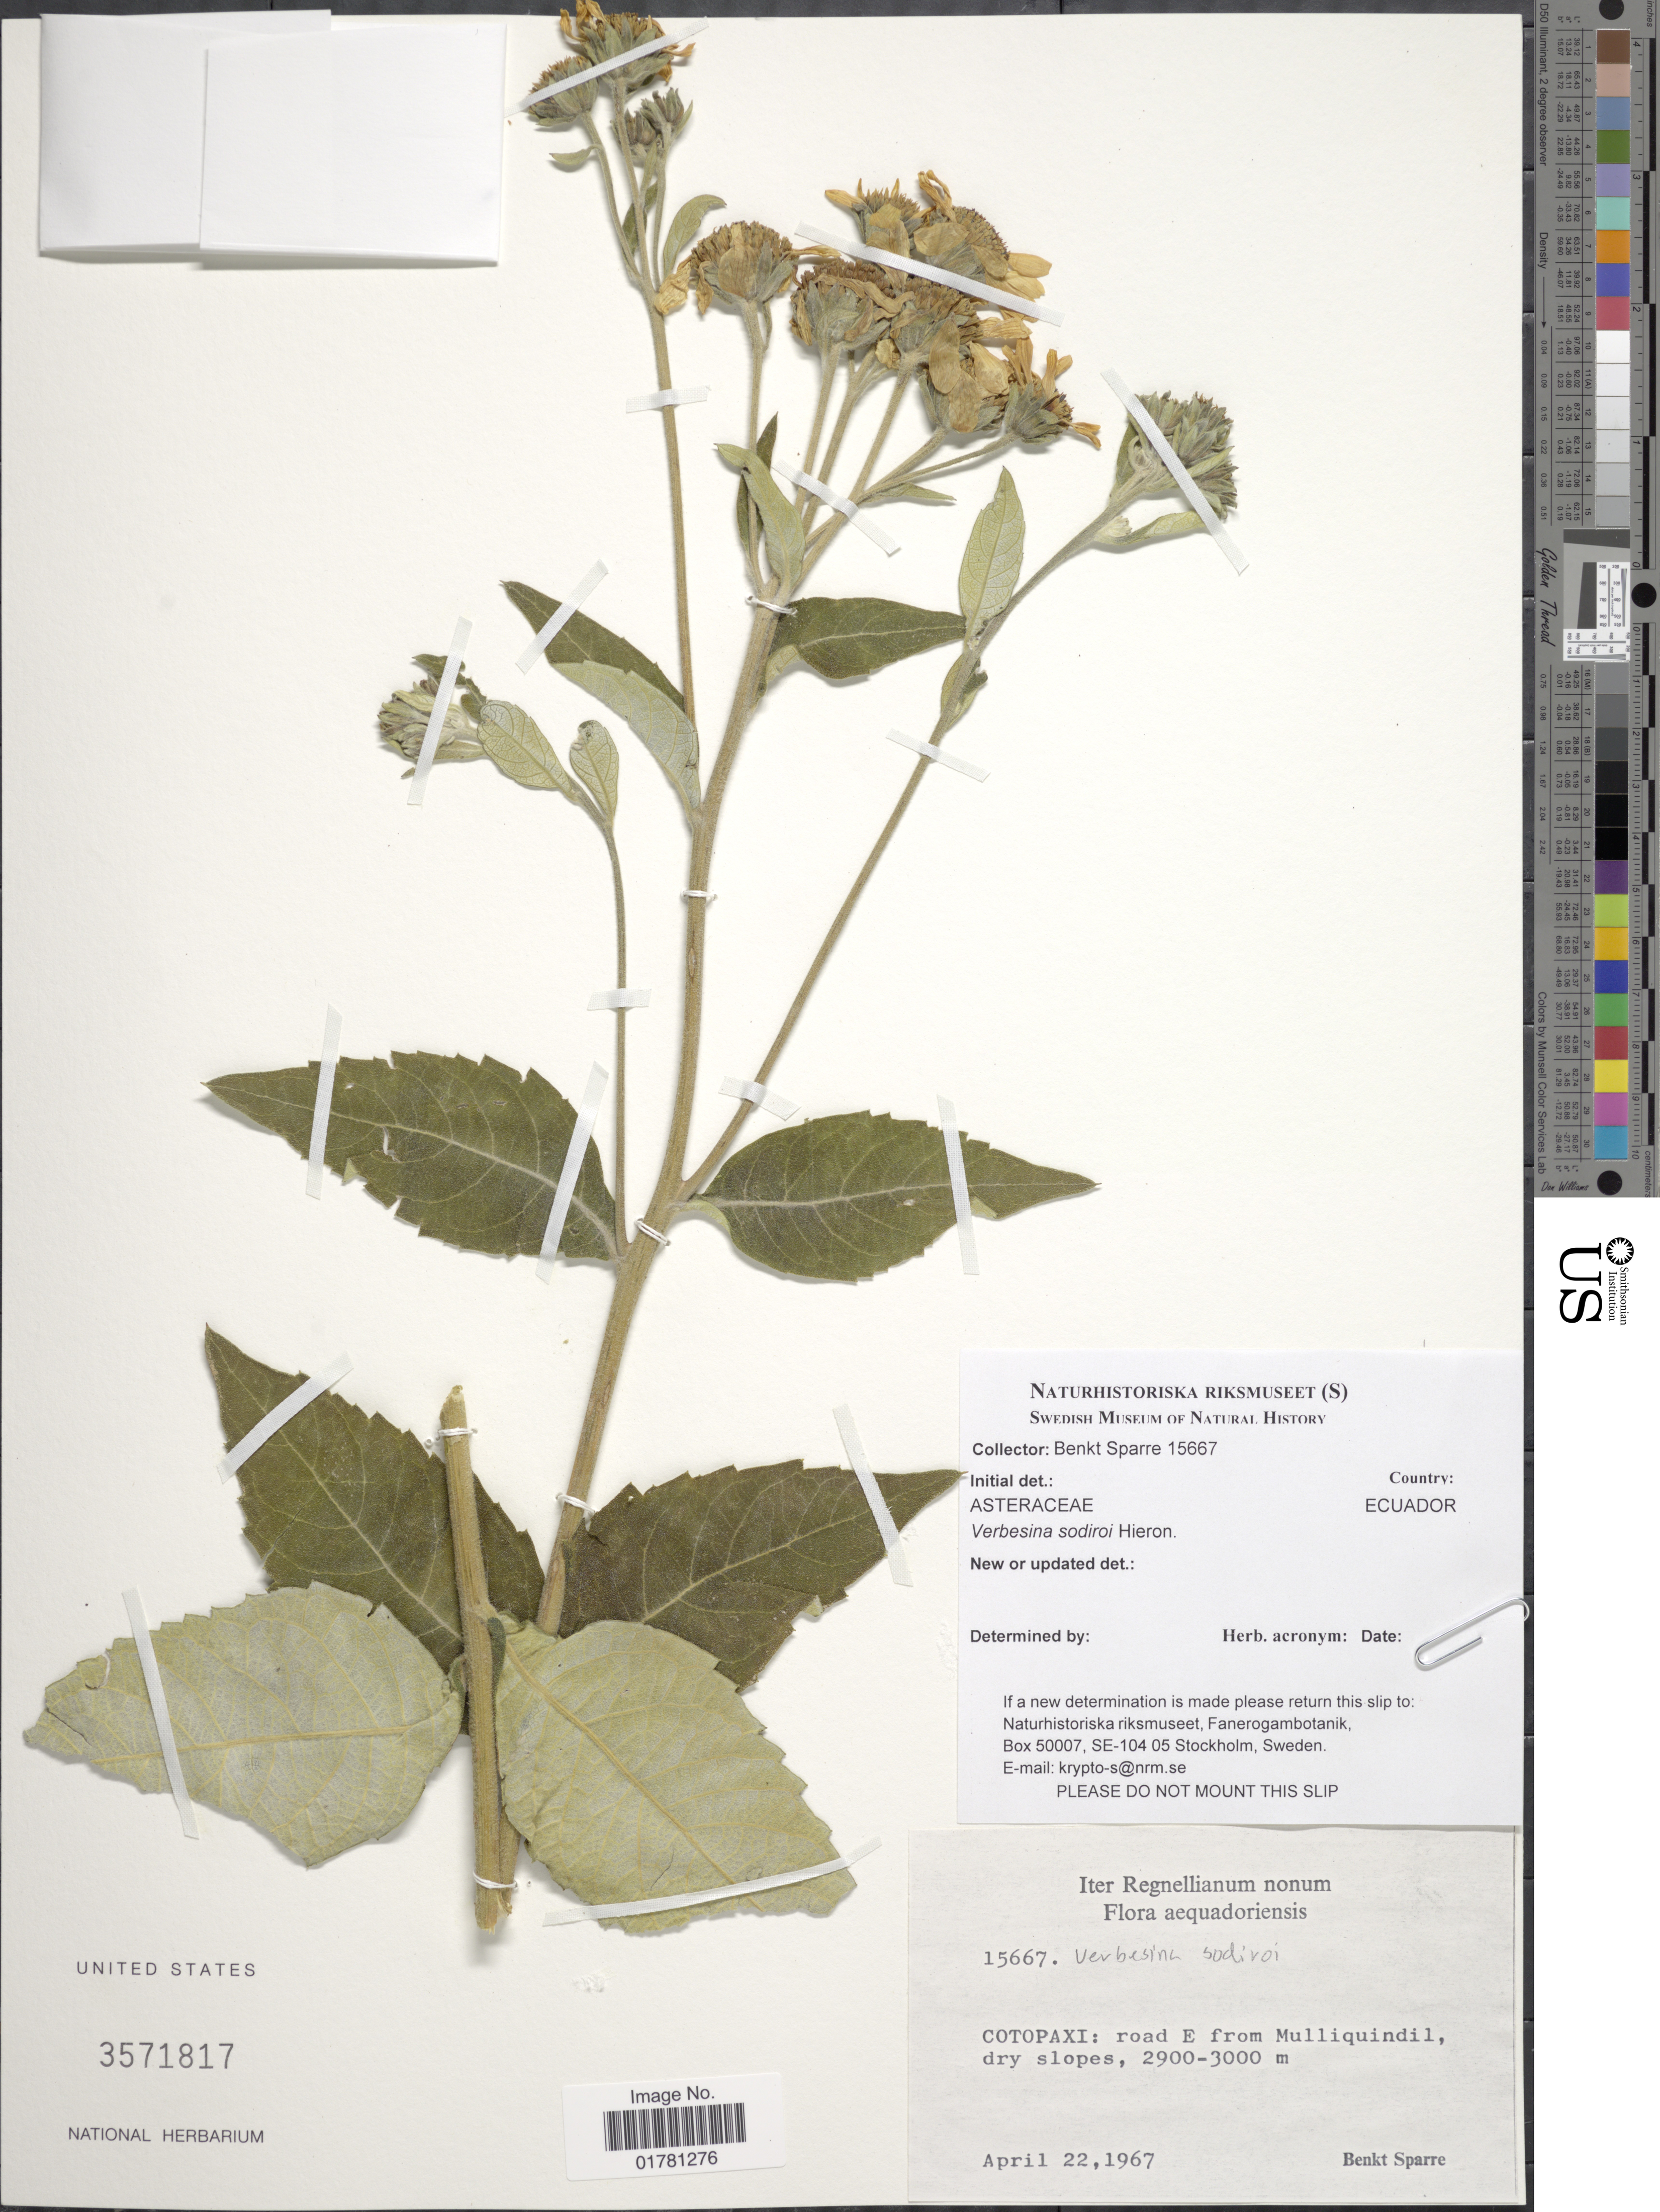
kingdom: Plantae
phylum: Tracheophyta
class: Magnoliopsida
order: Asterales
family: Asteraceae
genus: Verbesina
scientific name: Verbesina sodiroi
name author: Hieron.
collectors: B. Sparre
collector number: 15667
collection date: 1967-04-22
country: Ecuador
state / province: Cotopaxi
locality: Road E from Mulliquindil, dry slopes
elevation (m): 2900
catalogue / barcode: US 3571817